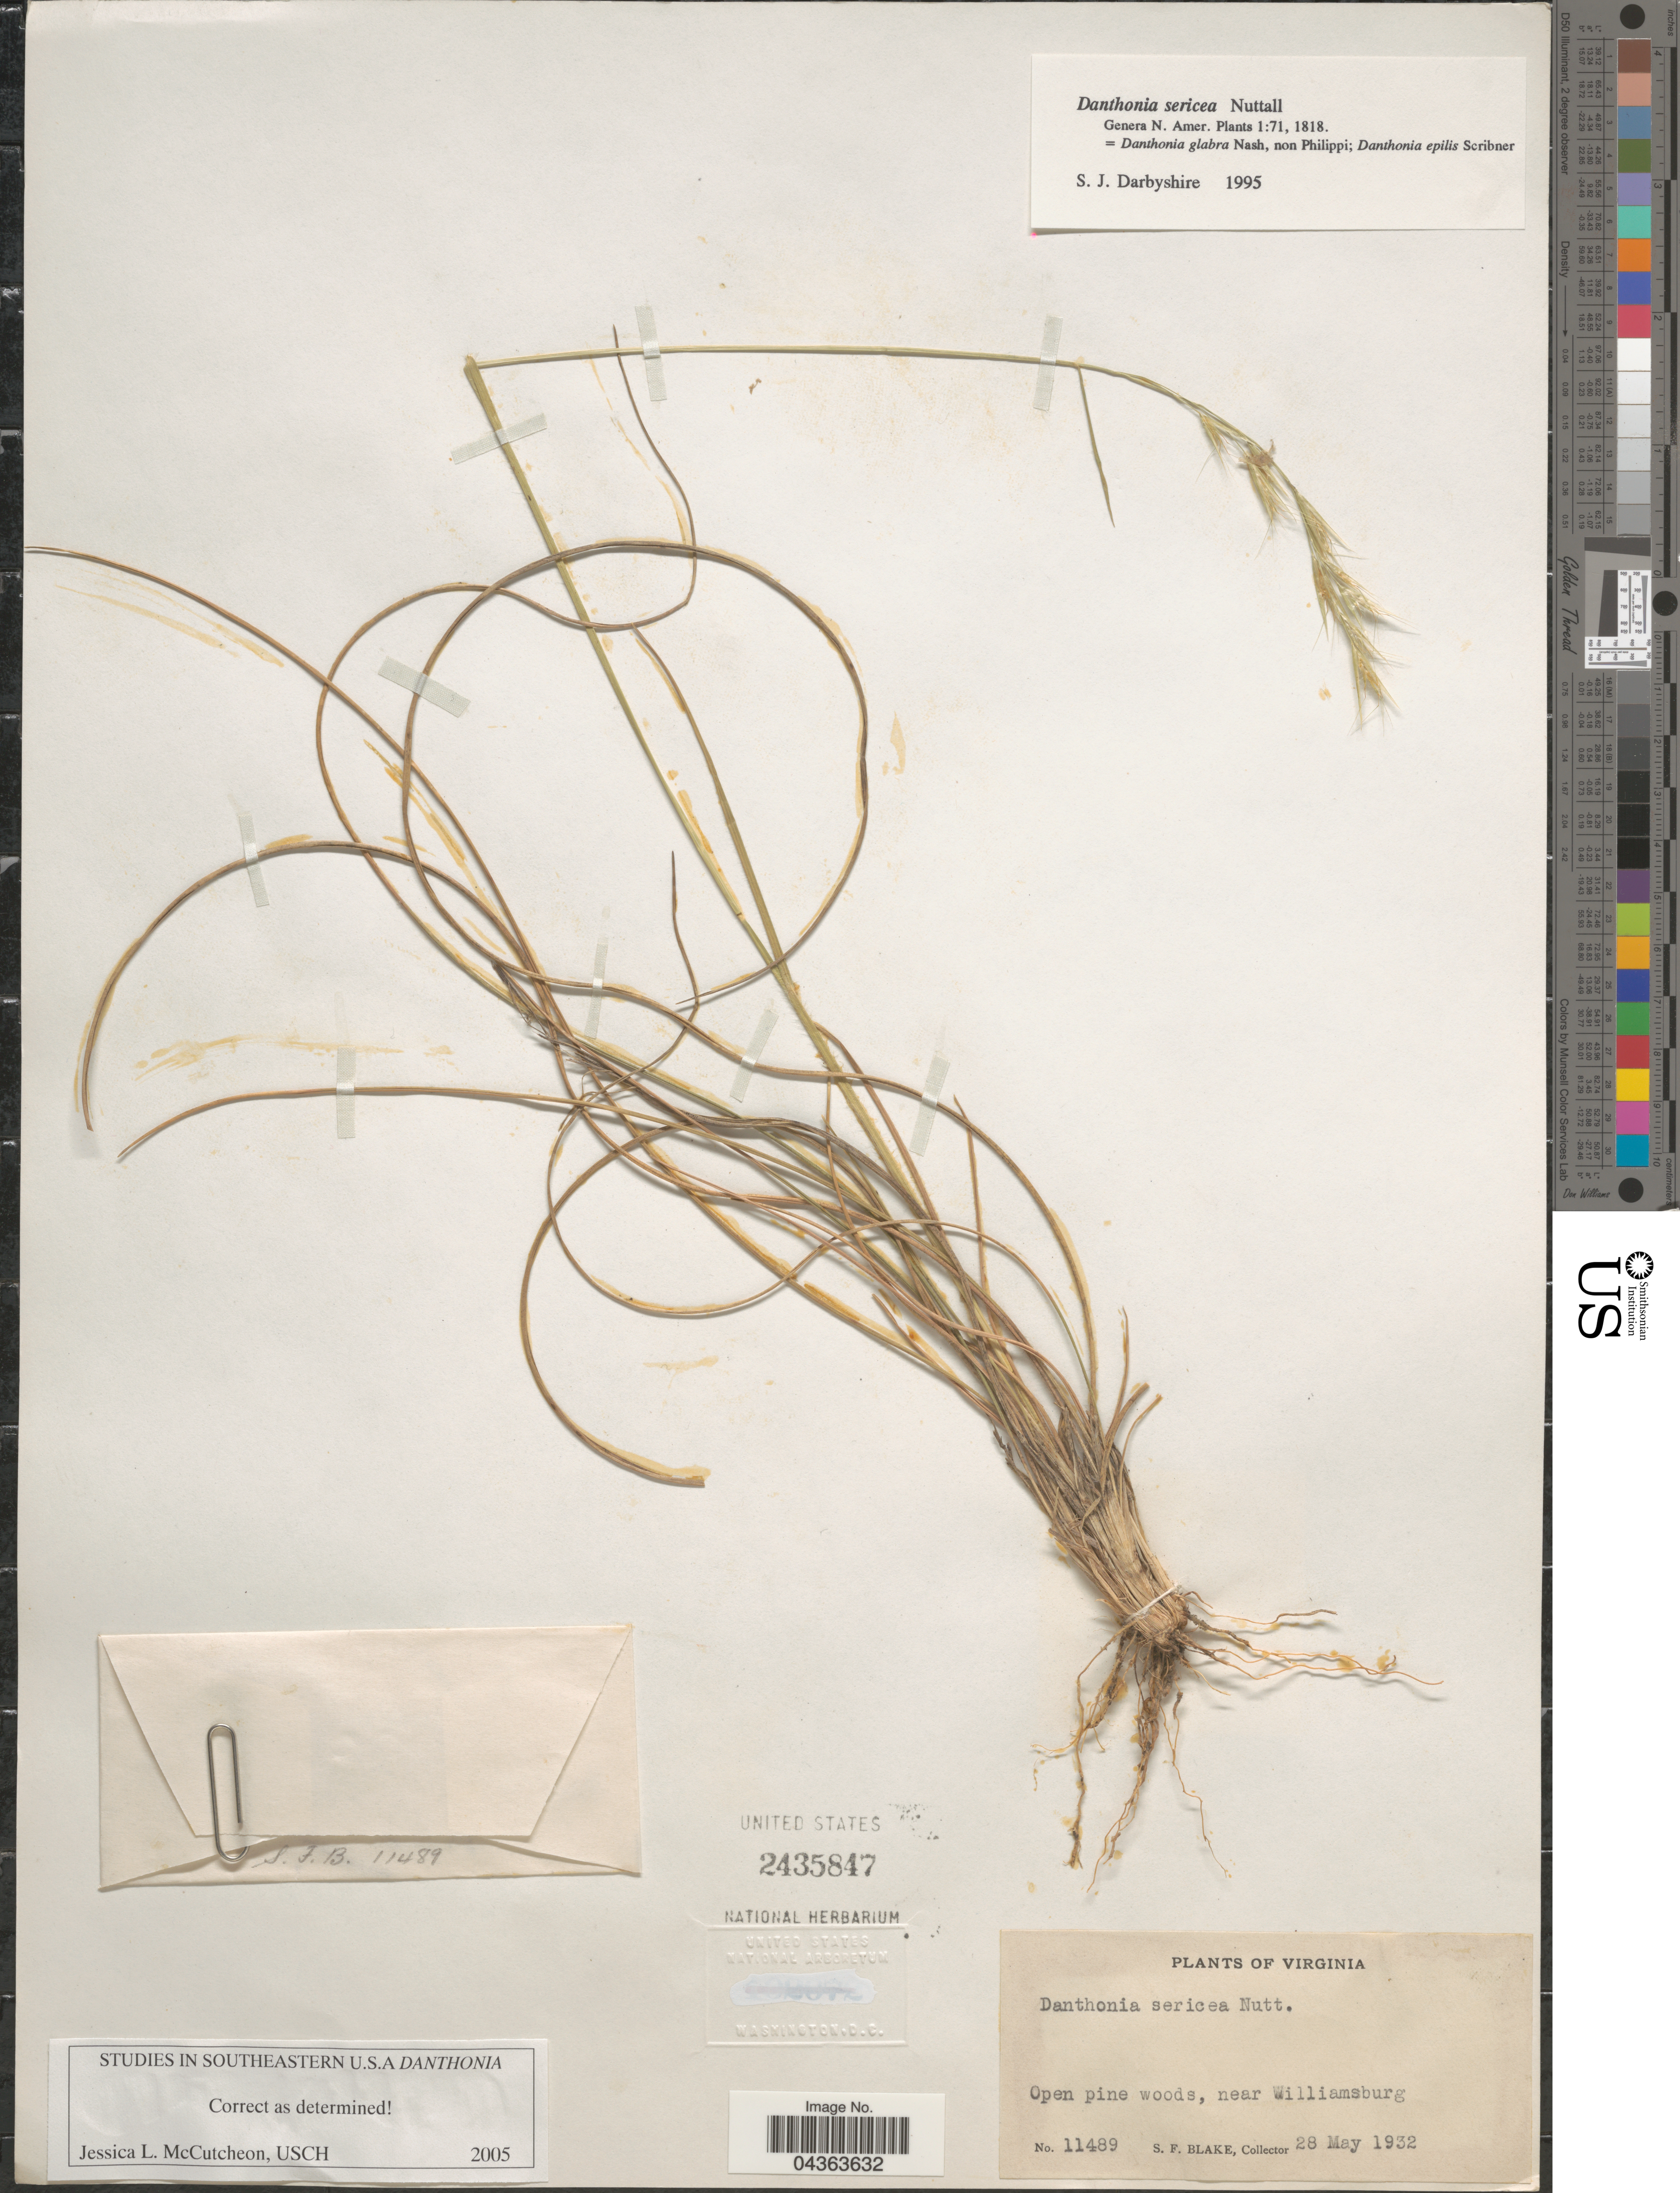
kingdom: Plantae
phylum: Tracheophyta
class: Liliopsida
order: Poales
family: Poaceae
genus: Danthonia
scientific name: Danthonia sericea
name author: Nutt.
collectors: S. Blake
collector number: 11489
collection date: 1932-05-28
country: United States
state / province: Virginia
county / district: City of Williamsburg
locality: Open pine woods, near Williamsburg.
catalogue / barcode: US 2435847